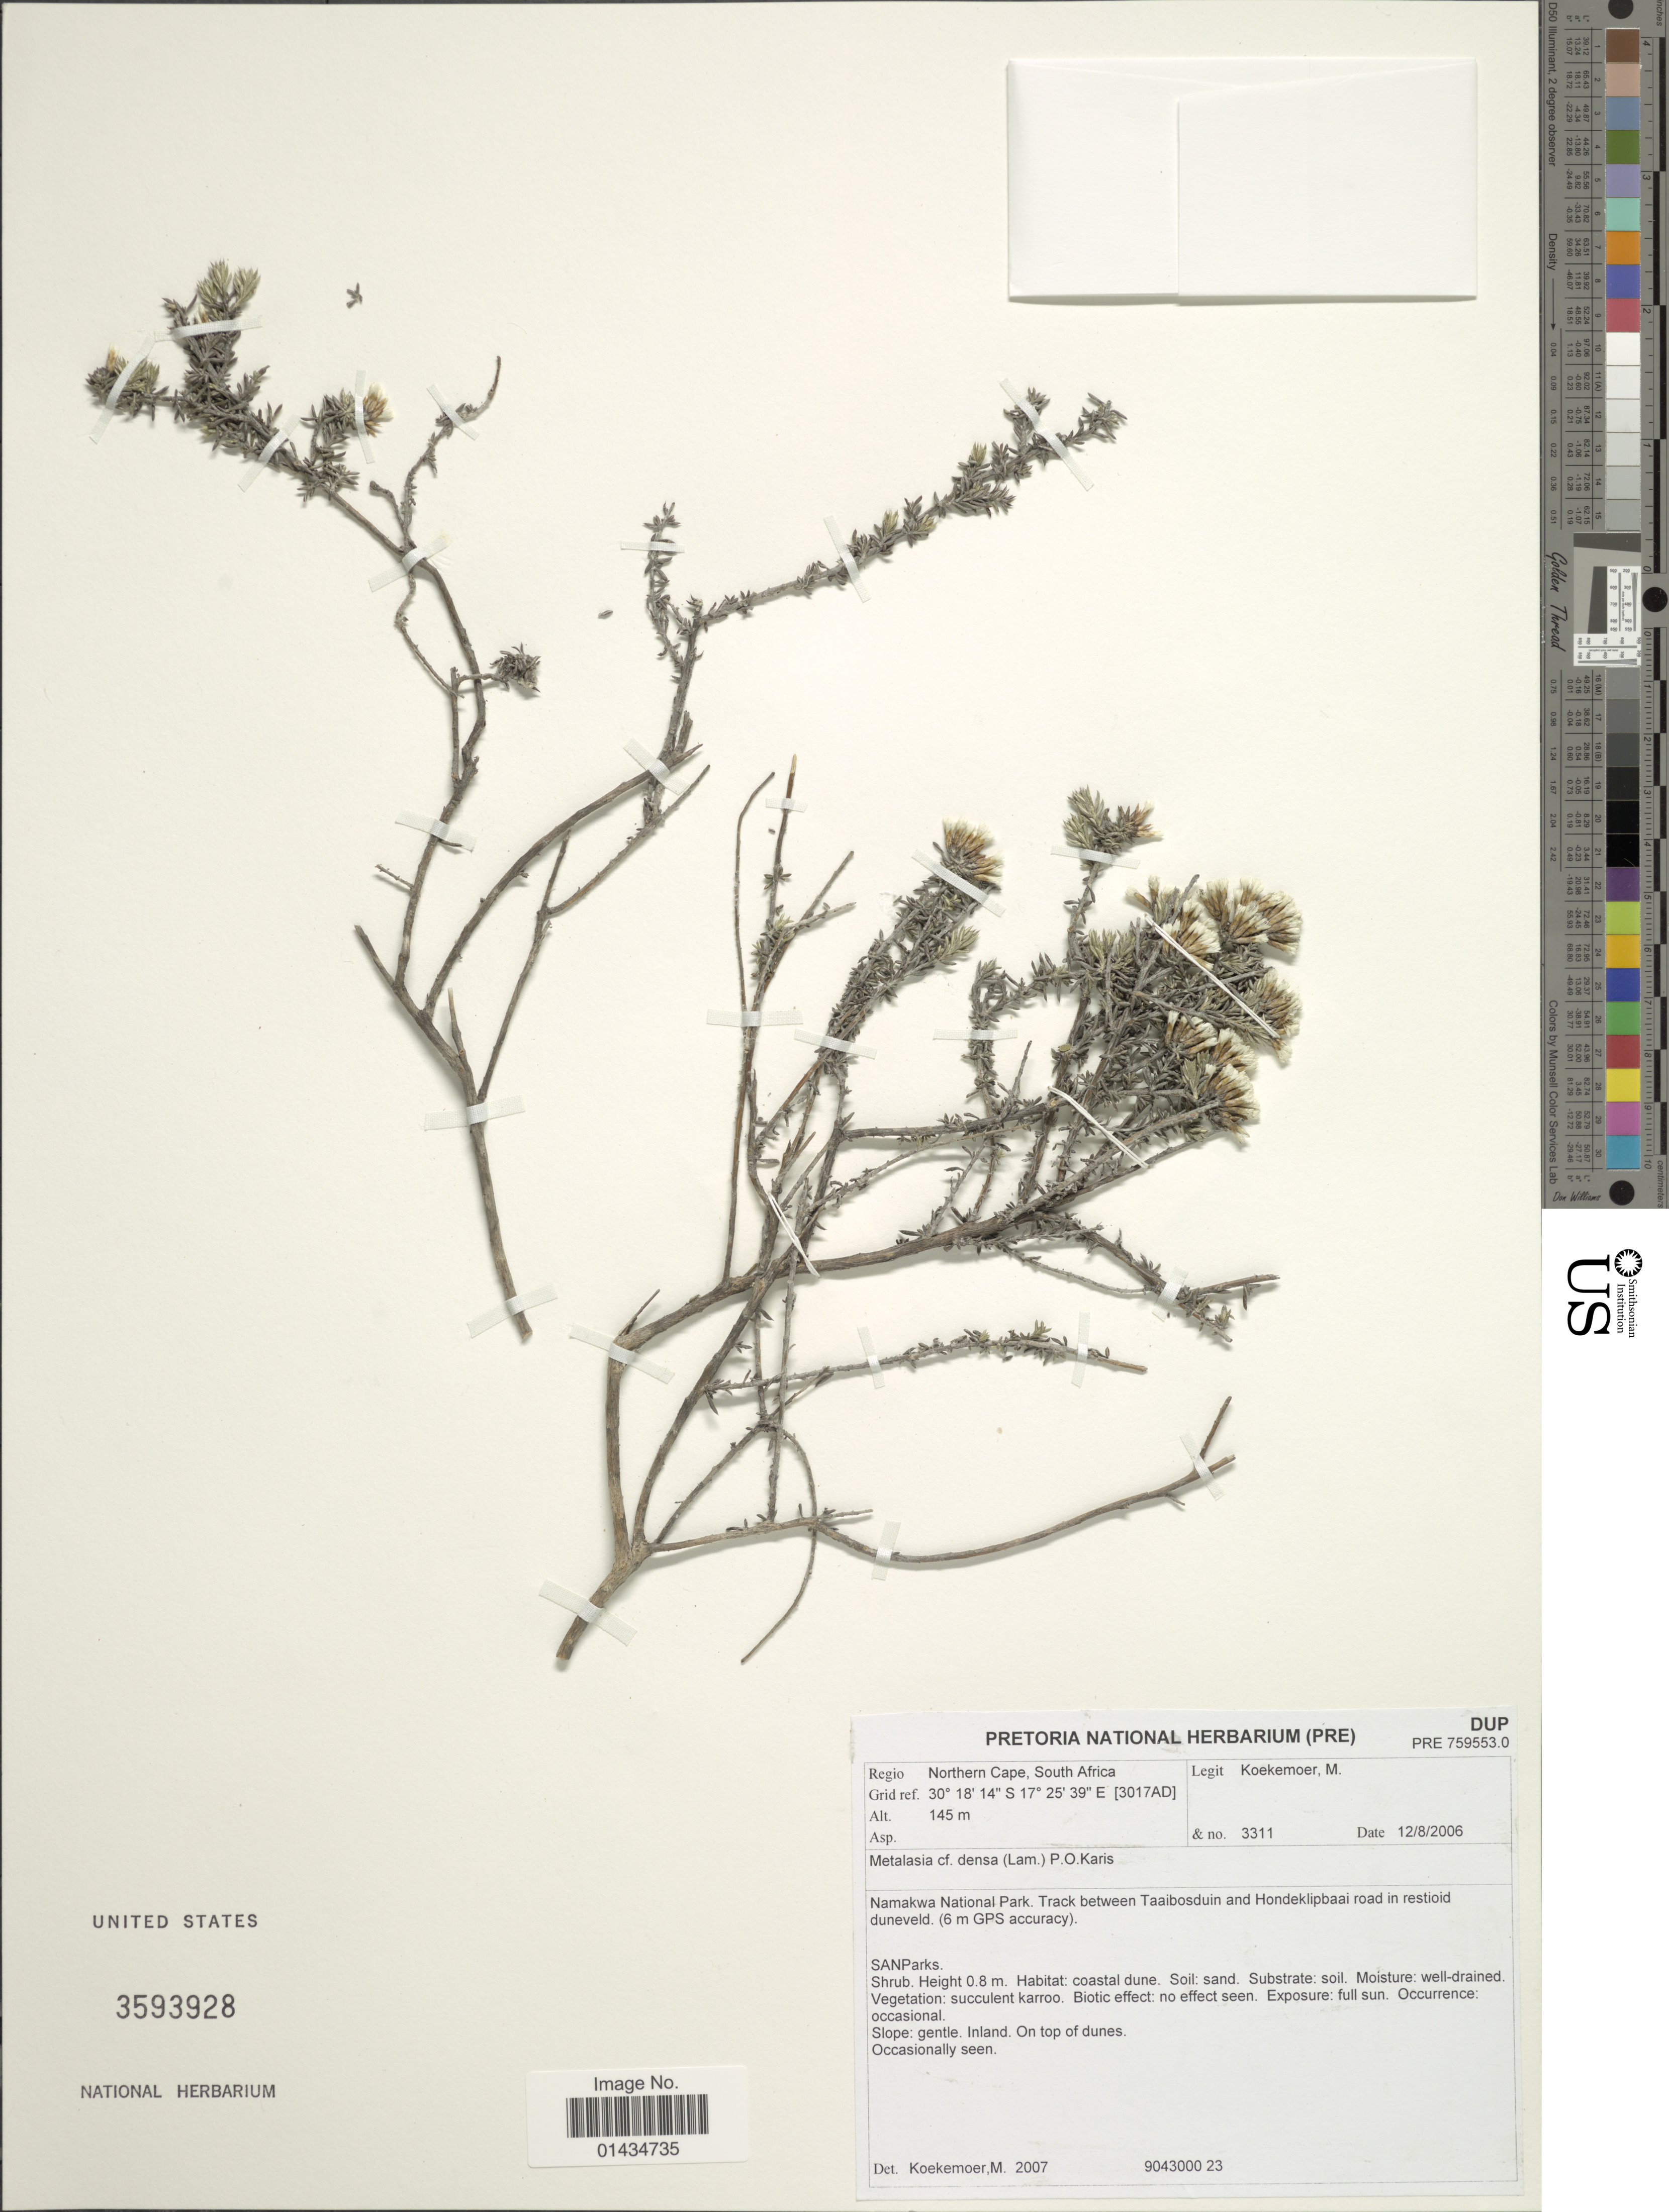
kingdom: Plantae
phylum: Tracheophyta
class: Magnoliopsida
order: Asterales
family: Asteraceae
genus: Metalasia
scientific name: Metalasia sp.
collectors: M. Koekemoer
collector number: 3311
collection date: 2006-08-12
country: South Africa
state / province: Northern Cape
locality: Namakwa National park, track between Taaibosduin and Hondeklipbaai road in restioid duneveld (6 m GPS accuracy), Sanparks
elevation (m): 145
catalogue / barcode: US 3593928